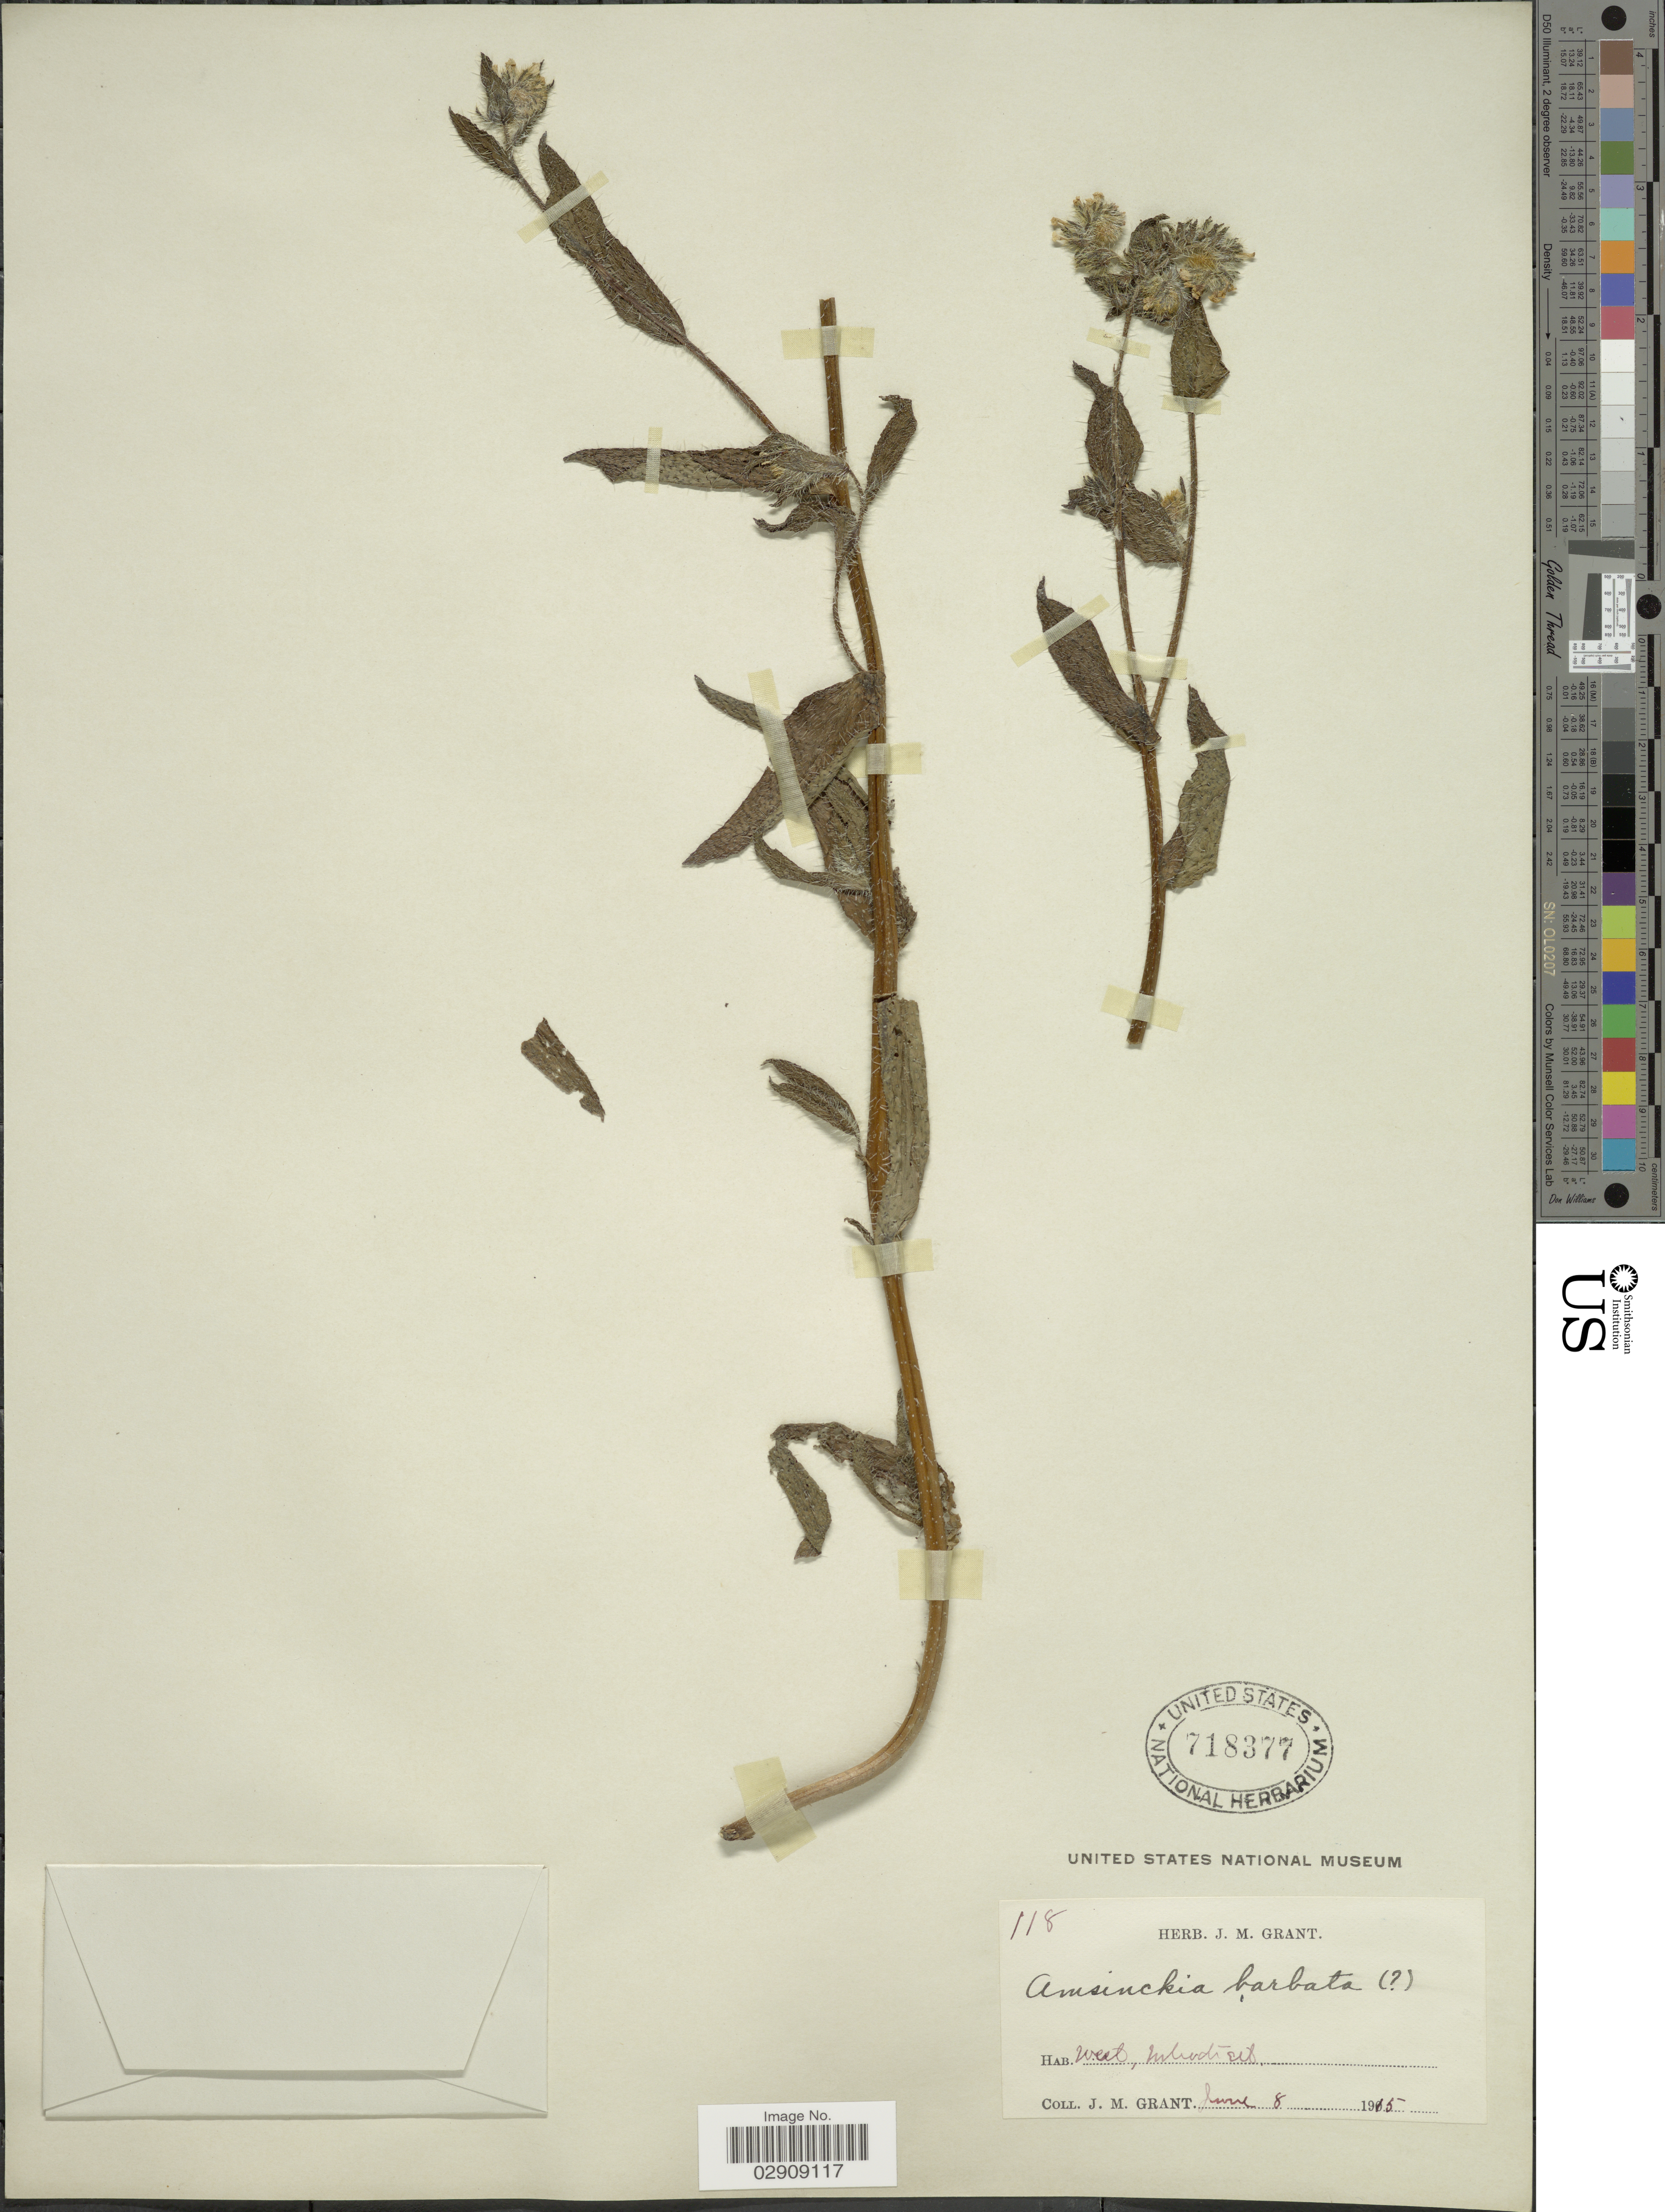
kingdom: Plantae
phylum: Tracheophyta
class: Magnoliopsida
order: Boraginales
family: Boraginaceae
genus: Amsinckia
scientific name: Amsinckia lycopsoides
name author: Lehm.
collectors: J. M. Grant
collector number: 118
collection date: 1915-06-08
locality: West, Juleodiect [interpreted].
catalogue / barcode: US 718377